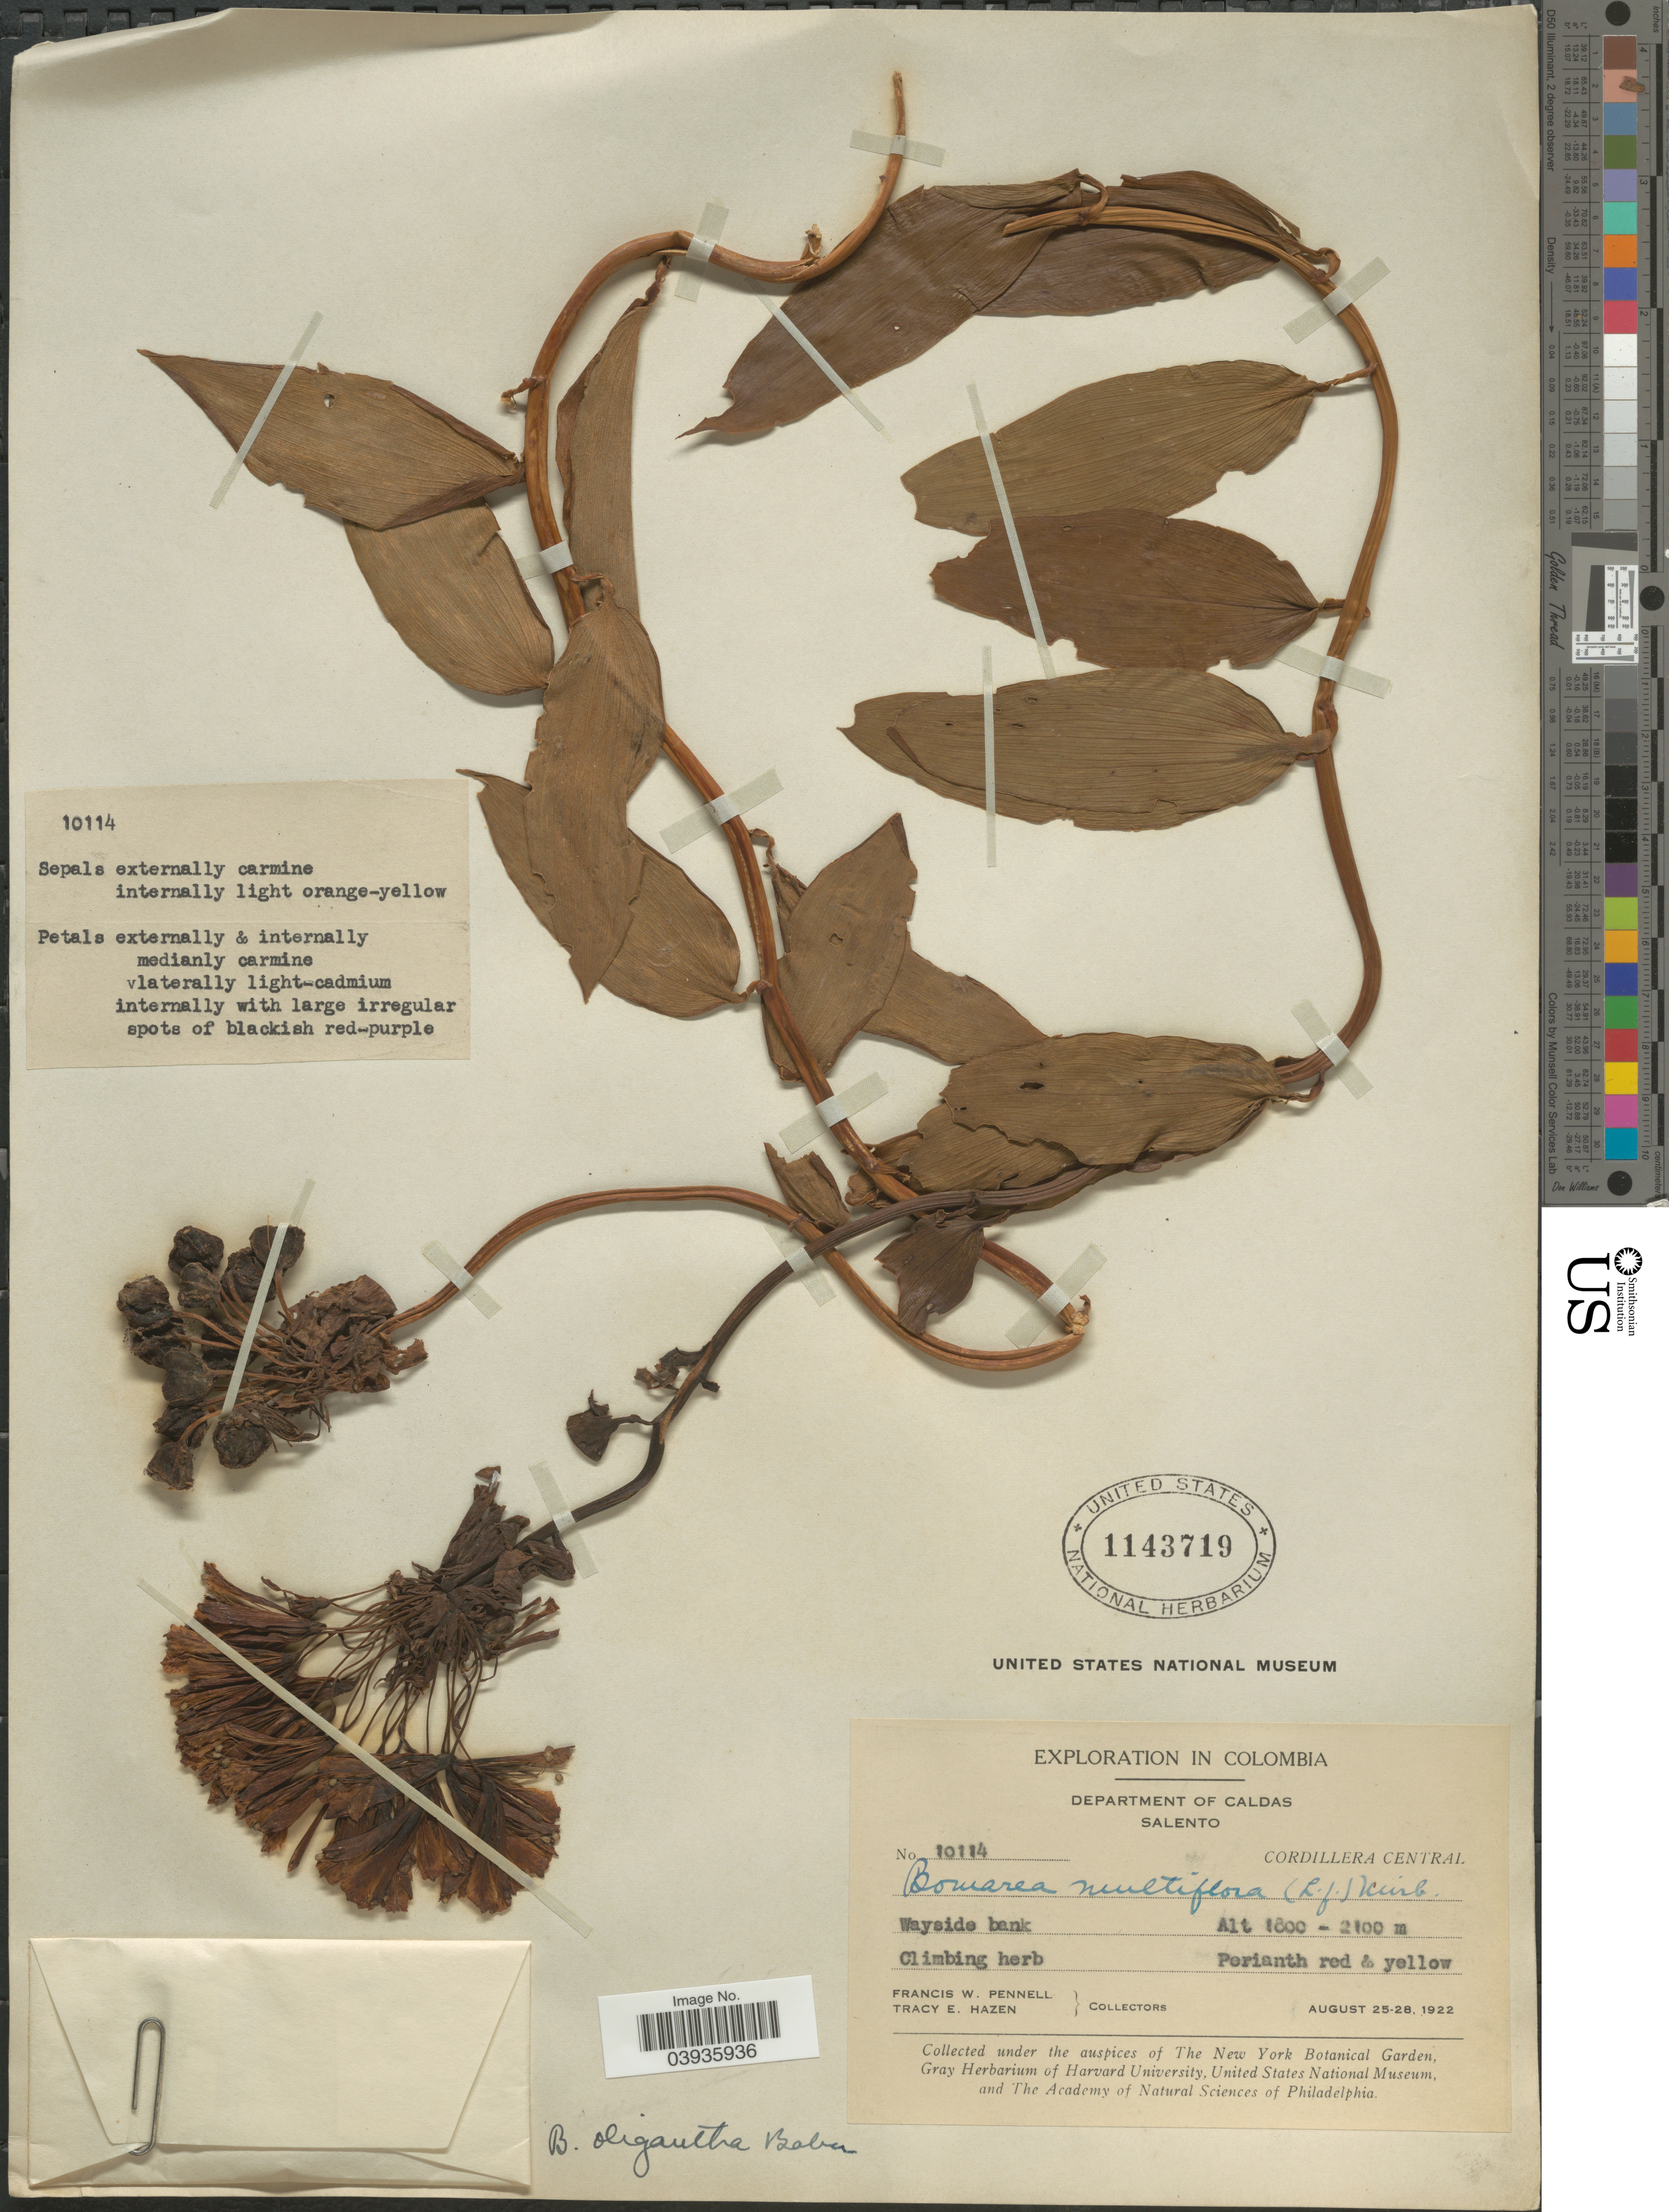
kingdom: Plantae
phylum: Tracheophyta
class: Liliopsida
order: Liliales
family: Alstroemeriaceae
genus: Bomarea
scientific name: Bomarea oligantha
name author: Baker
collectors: F. W. Pennell & T. E. Hazen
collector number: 10114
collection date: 1922-08-25/1922-08-28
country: Colombia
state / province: Caldas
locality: Department of Caldas. Salento. Cordillera Central.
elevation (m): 1800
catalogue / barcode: US 1143719